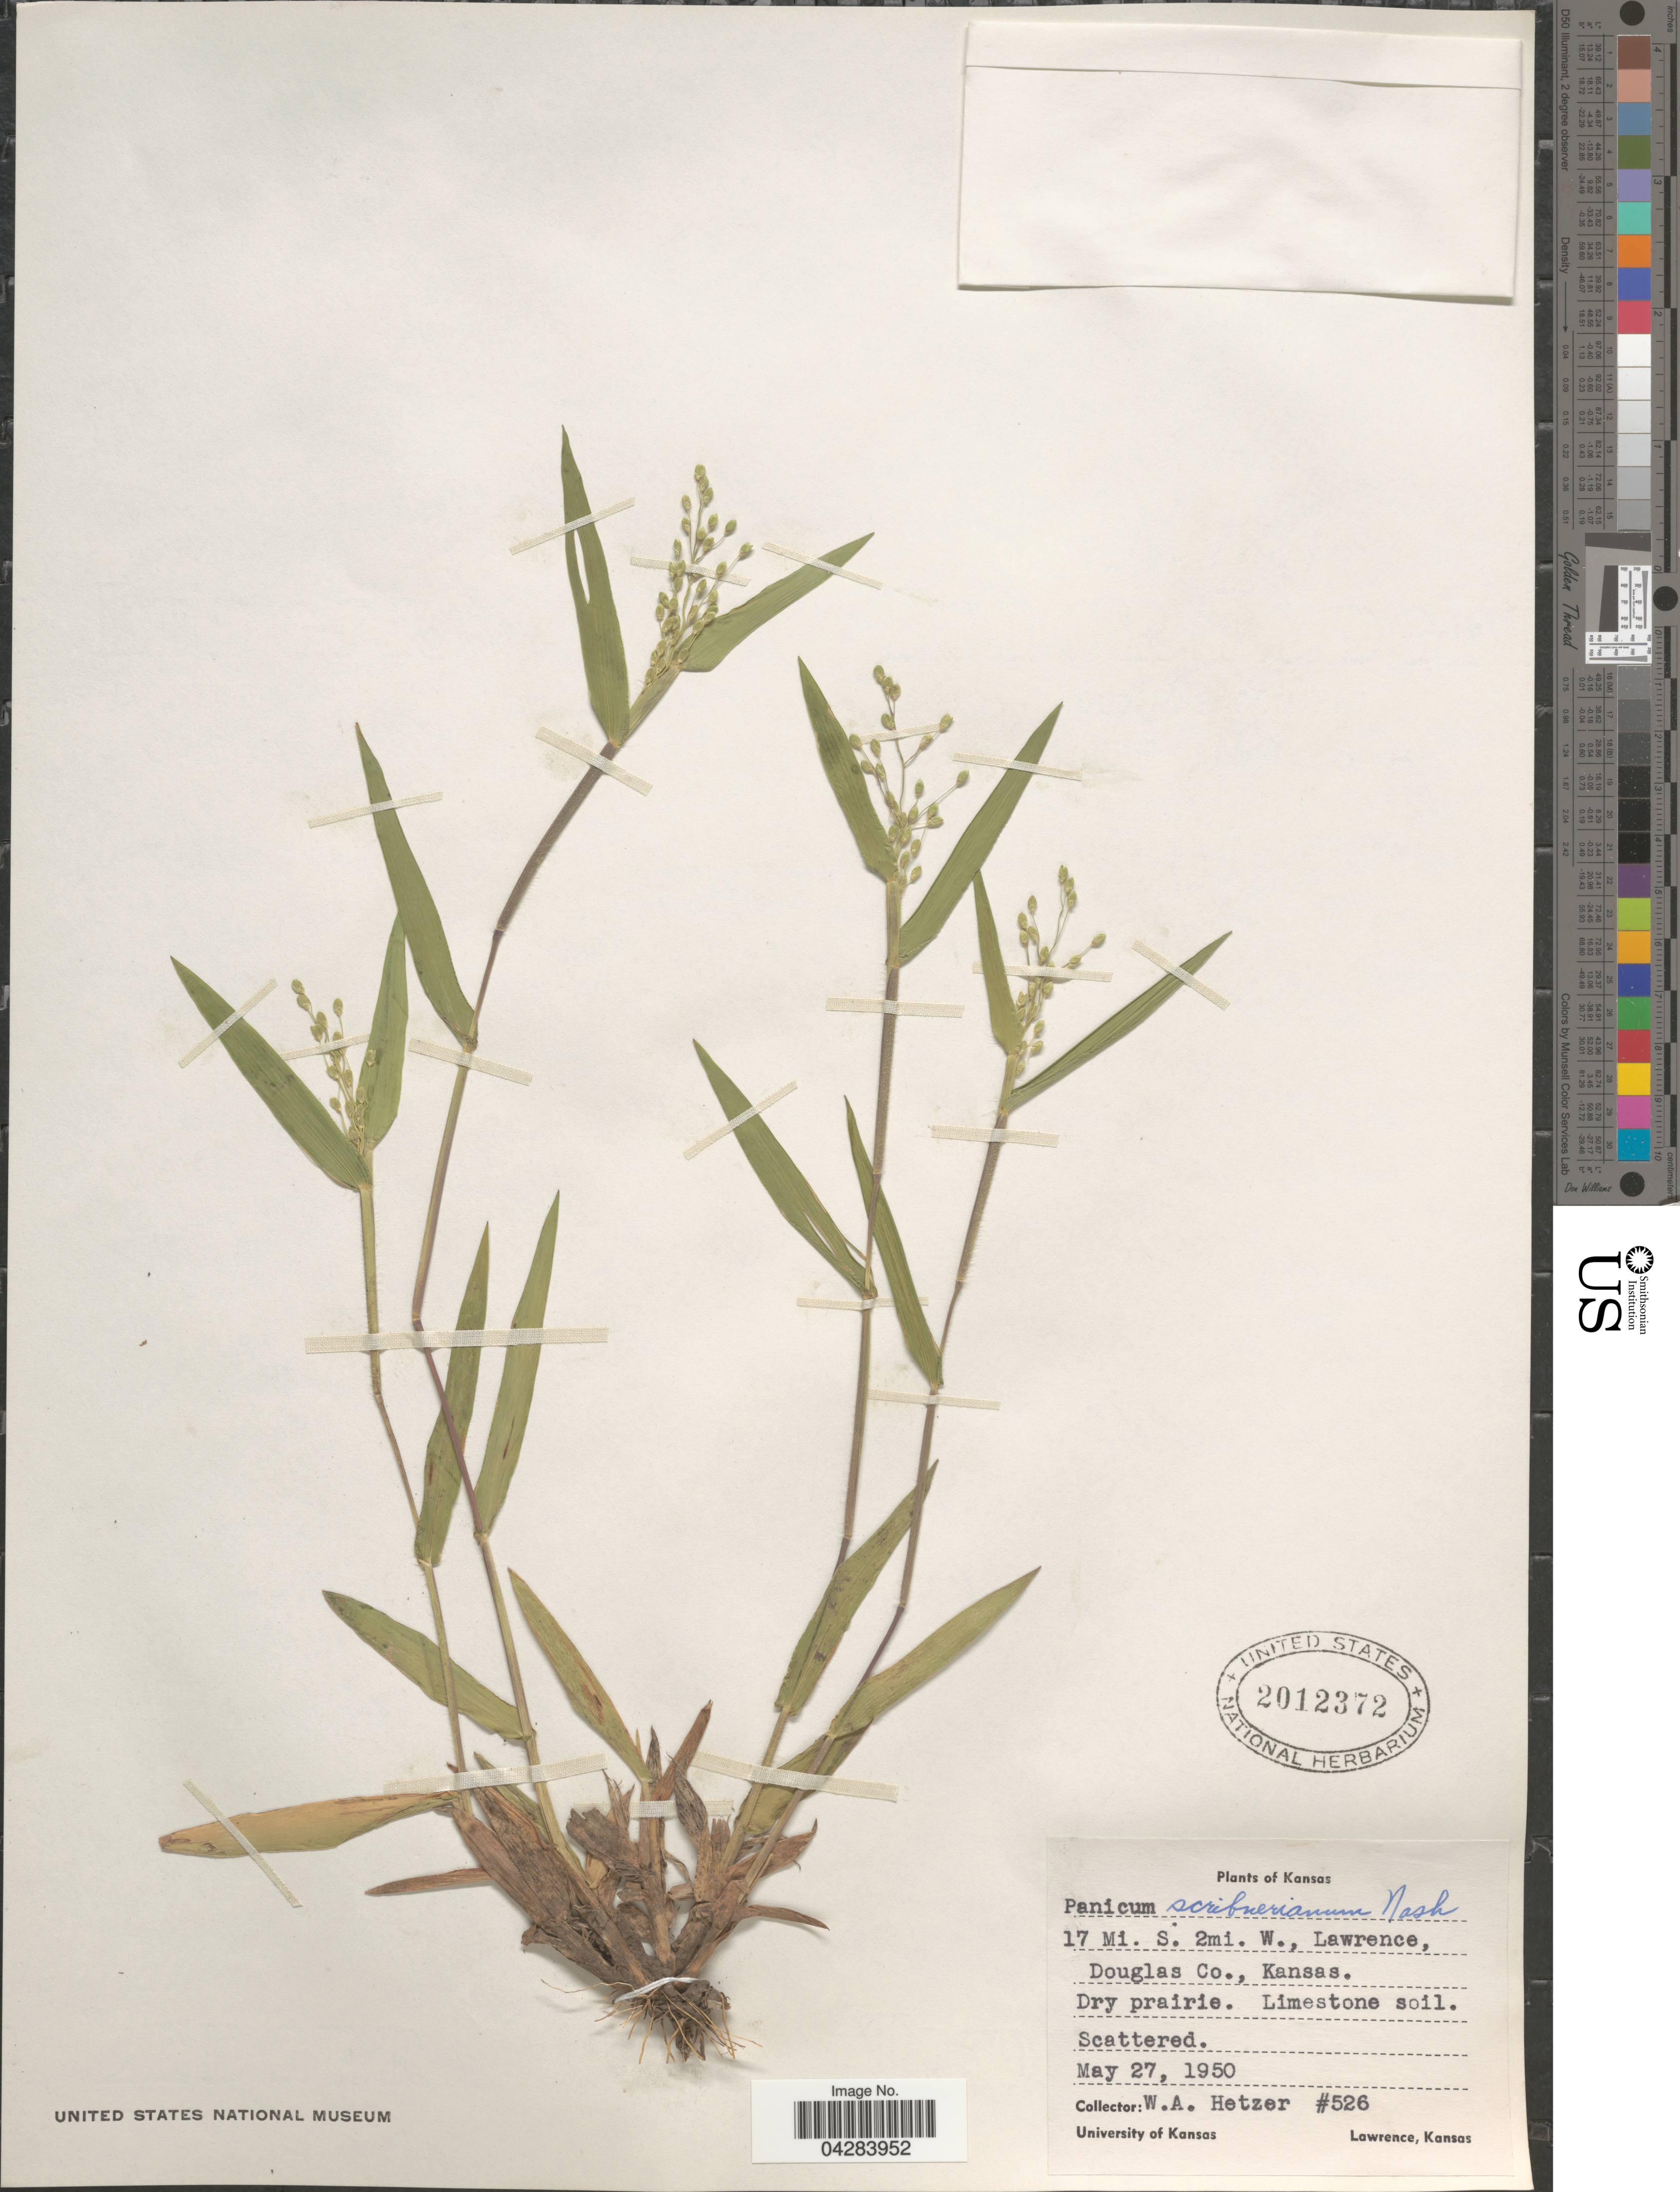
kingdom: Plantae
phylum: Tracheophyta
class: Liliopsida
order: Poales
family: Poaceae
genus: Dichanthelium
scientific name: Dichanthelium oligosanthes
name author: (Schult.) Gould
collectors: W. Hetzer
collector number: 526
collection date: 1950-05-27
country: United States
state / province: Arkansas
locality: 17 Mi. S. 2mi. W., Lawrence, Douglas Co. Dry prairie. Limestone soil.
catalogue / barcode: US 2012372